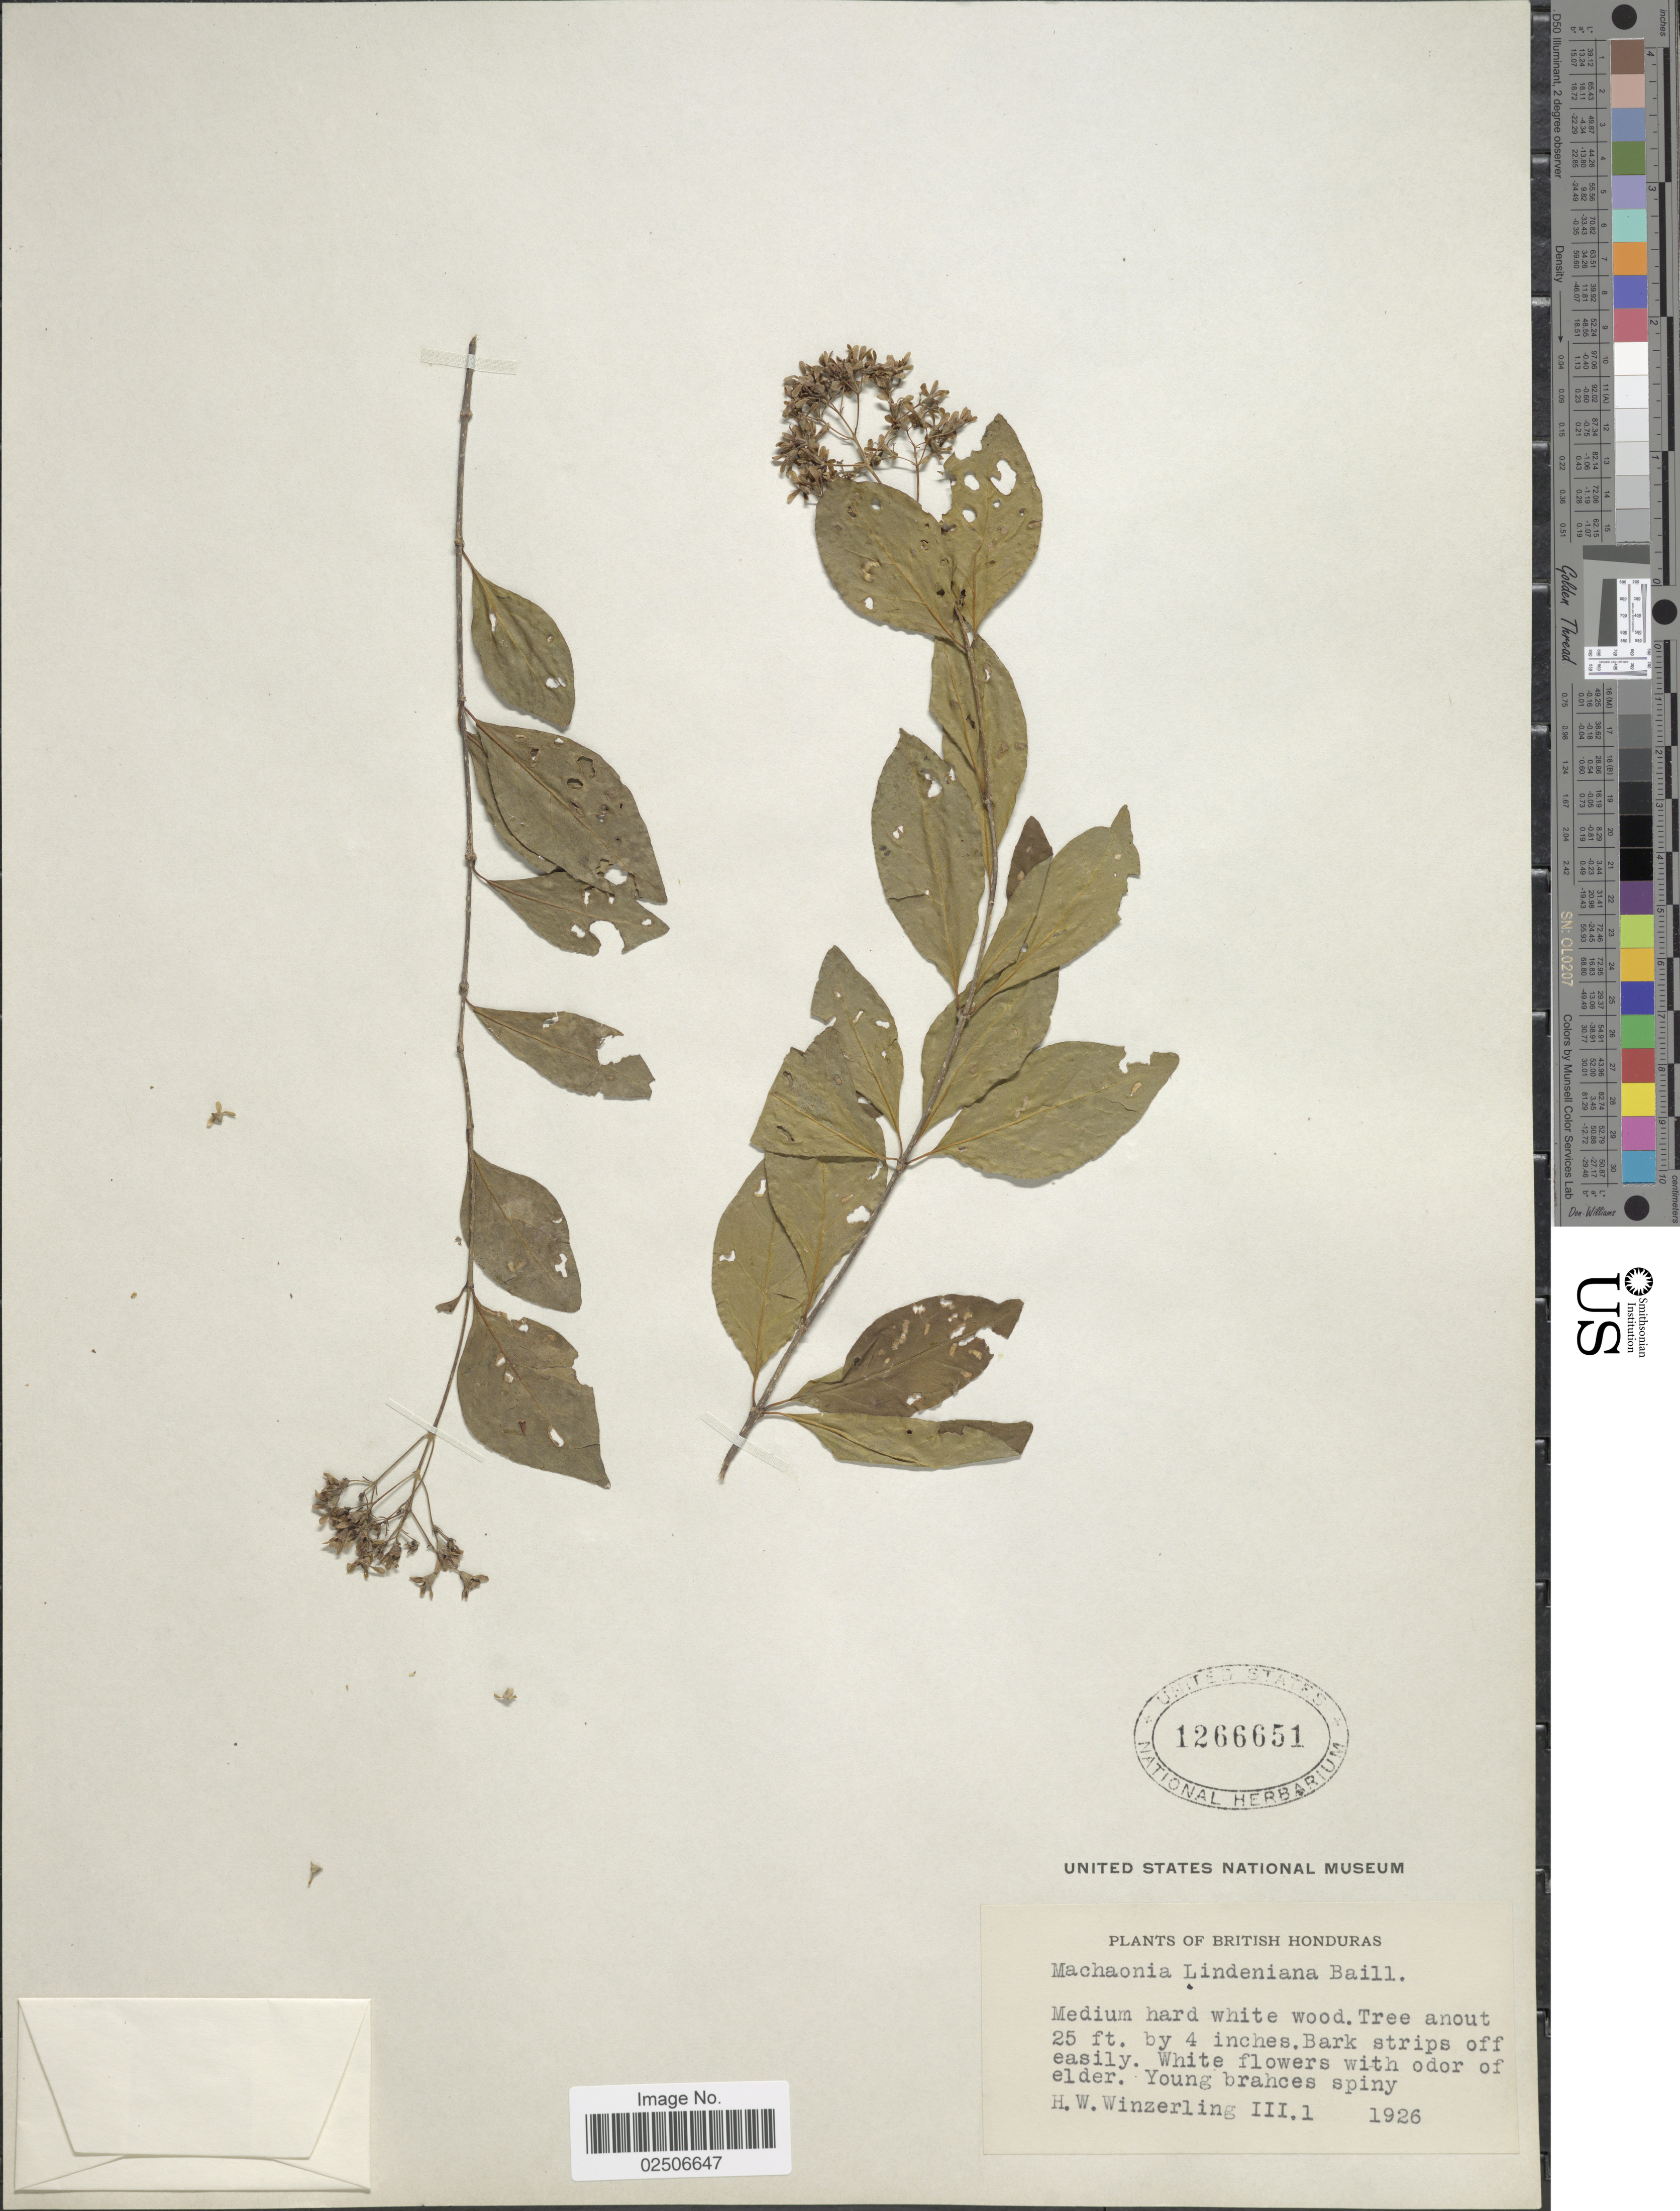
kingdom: Plantae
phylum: Tracheophyta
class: Magnoliopsida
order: Gentianales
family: Rubiaceae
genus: Machaonia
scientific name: Machaonia lindeniana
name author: Baill.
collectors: H. Winzerling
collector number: III.1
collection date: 1926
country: Belize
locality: British Honduras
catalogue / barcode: US 1266651